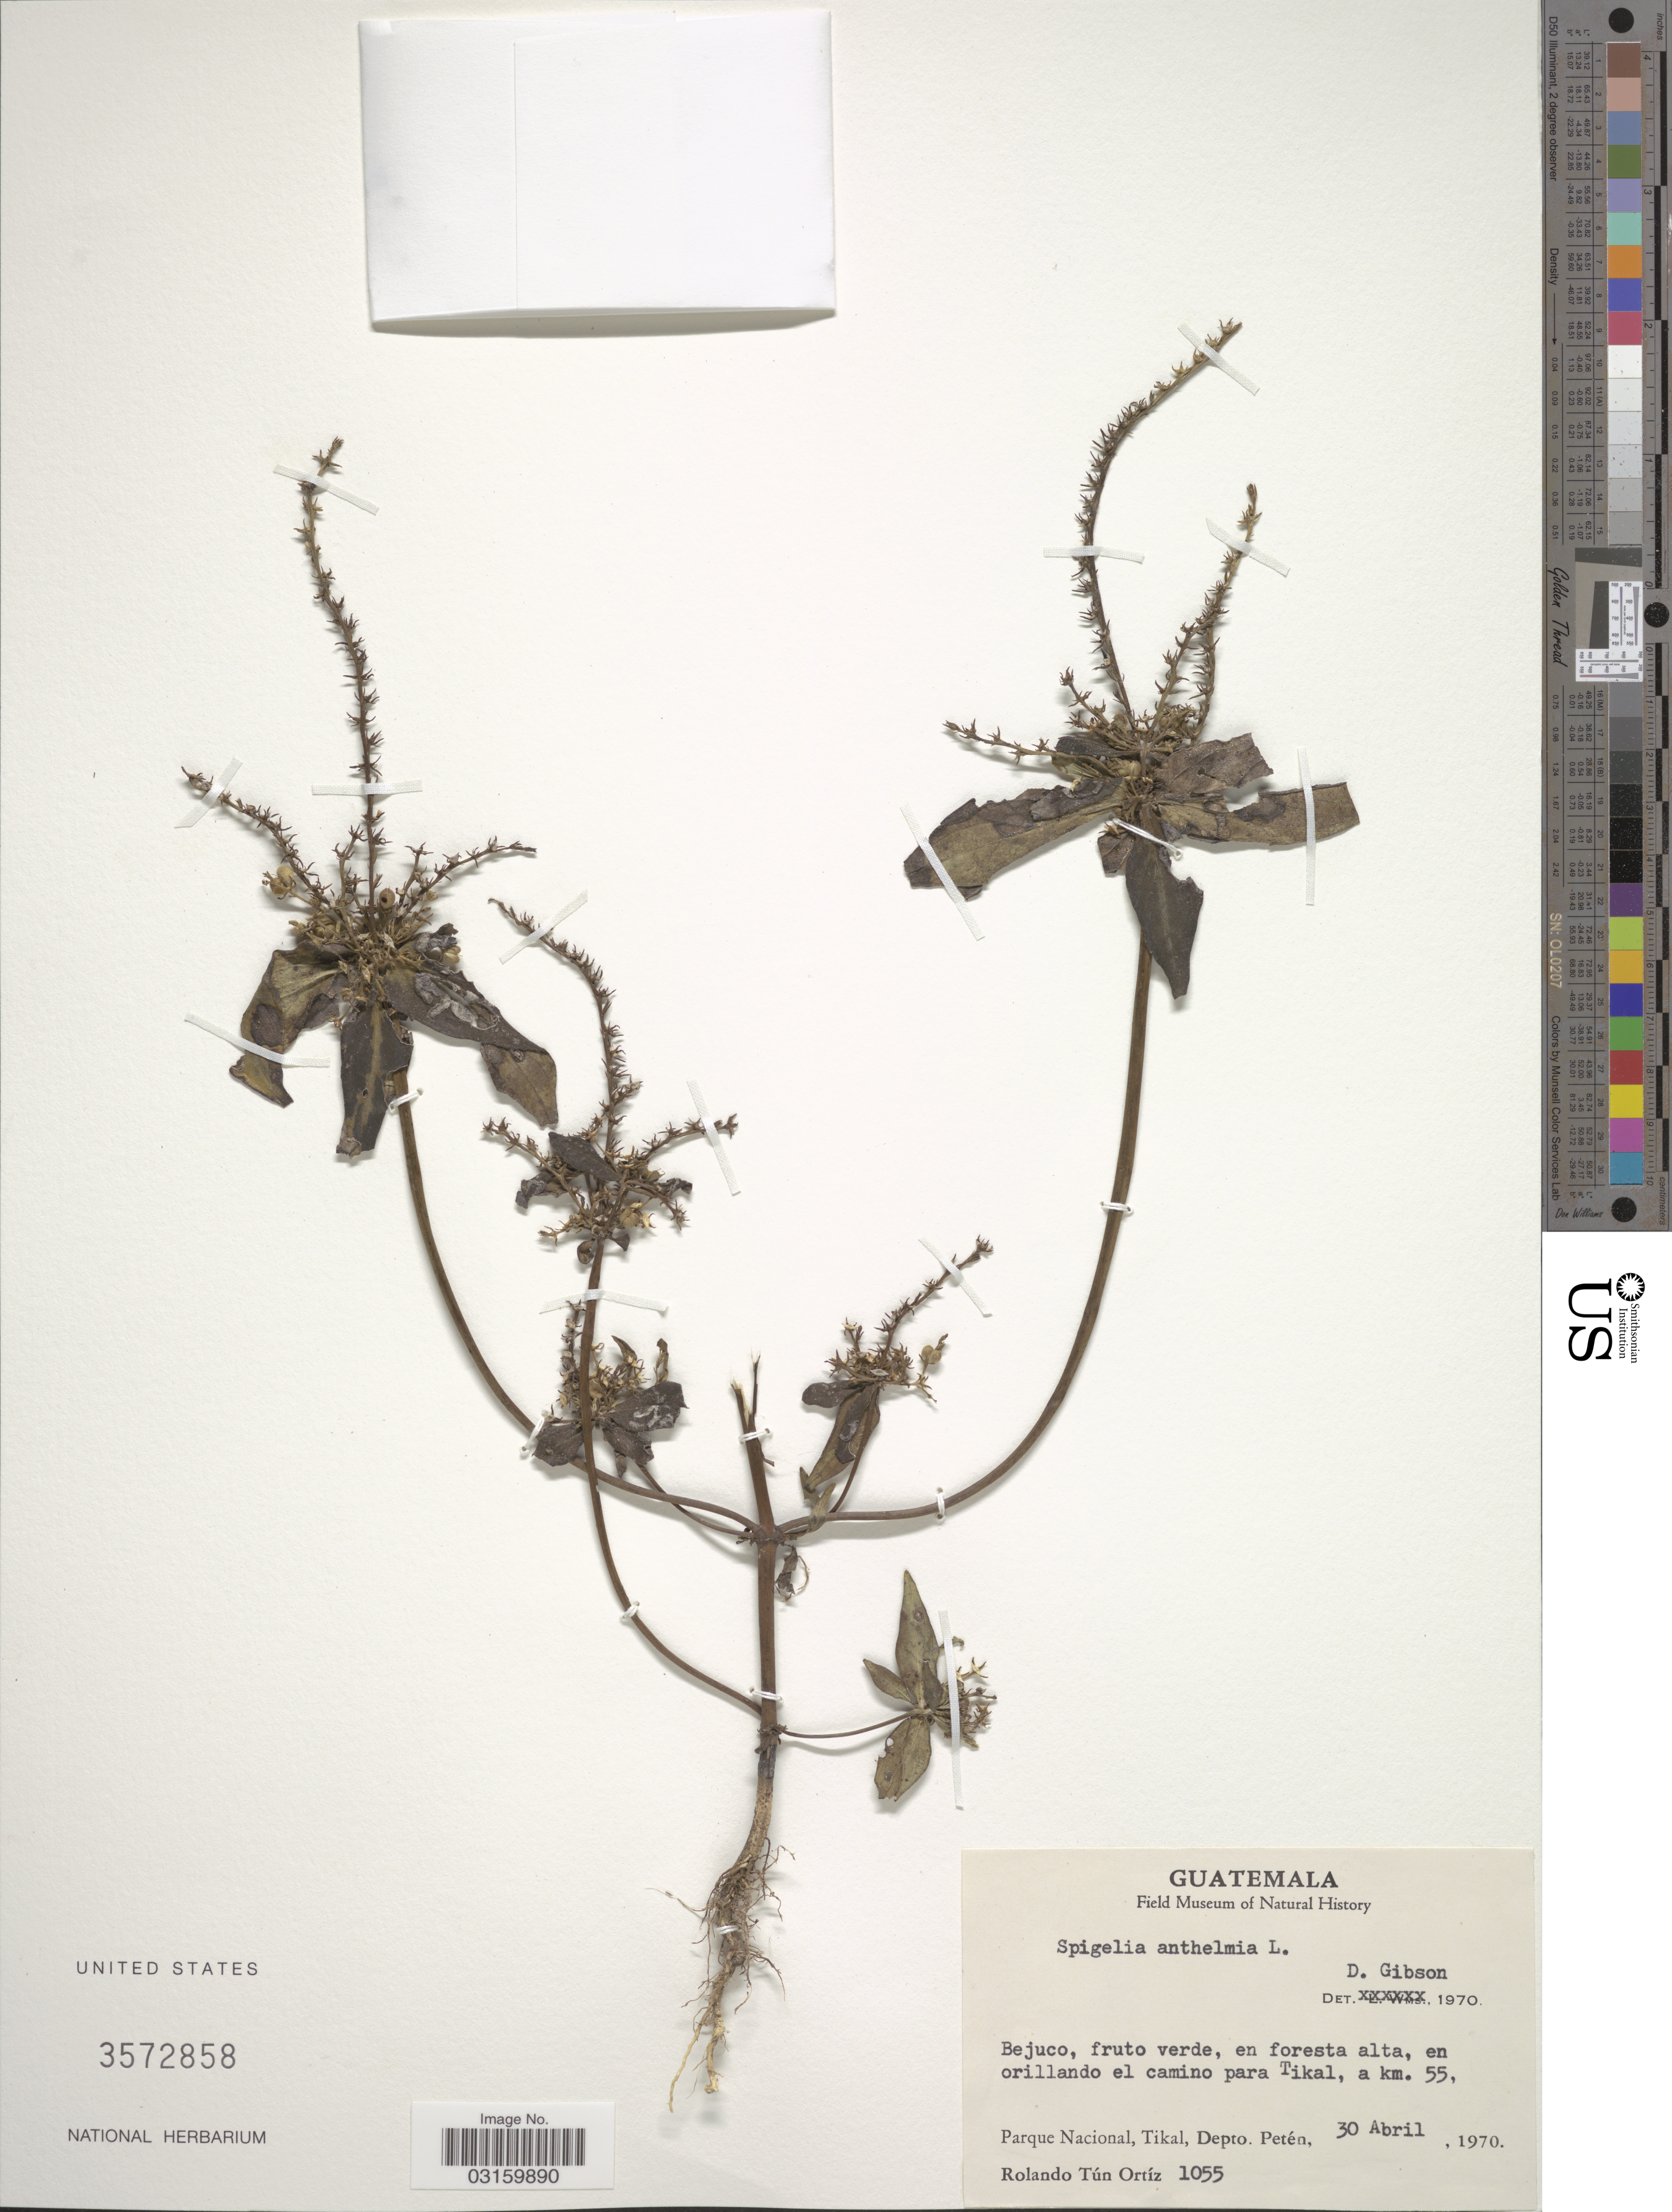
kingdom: Plantae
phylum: Tracheophyta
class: Magnoliopsida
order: Gentianales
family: Loganiaceae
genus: Spigelia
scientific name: Spigelia anthelmia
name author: L.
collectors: R. T. Ortíz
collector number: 1055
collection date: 1970-04-30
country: Guatemala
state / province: El Petén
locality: En orillando el camino para Tikal, a km. 55, Parque Nacional, Tikal, Depto. Petén.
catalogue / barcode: US 3572858